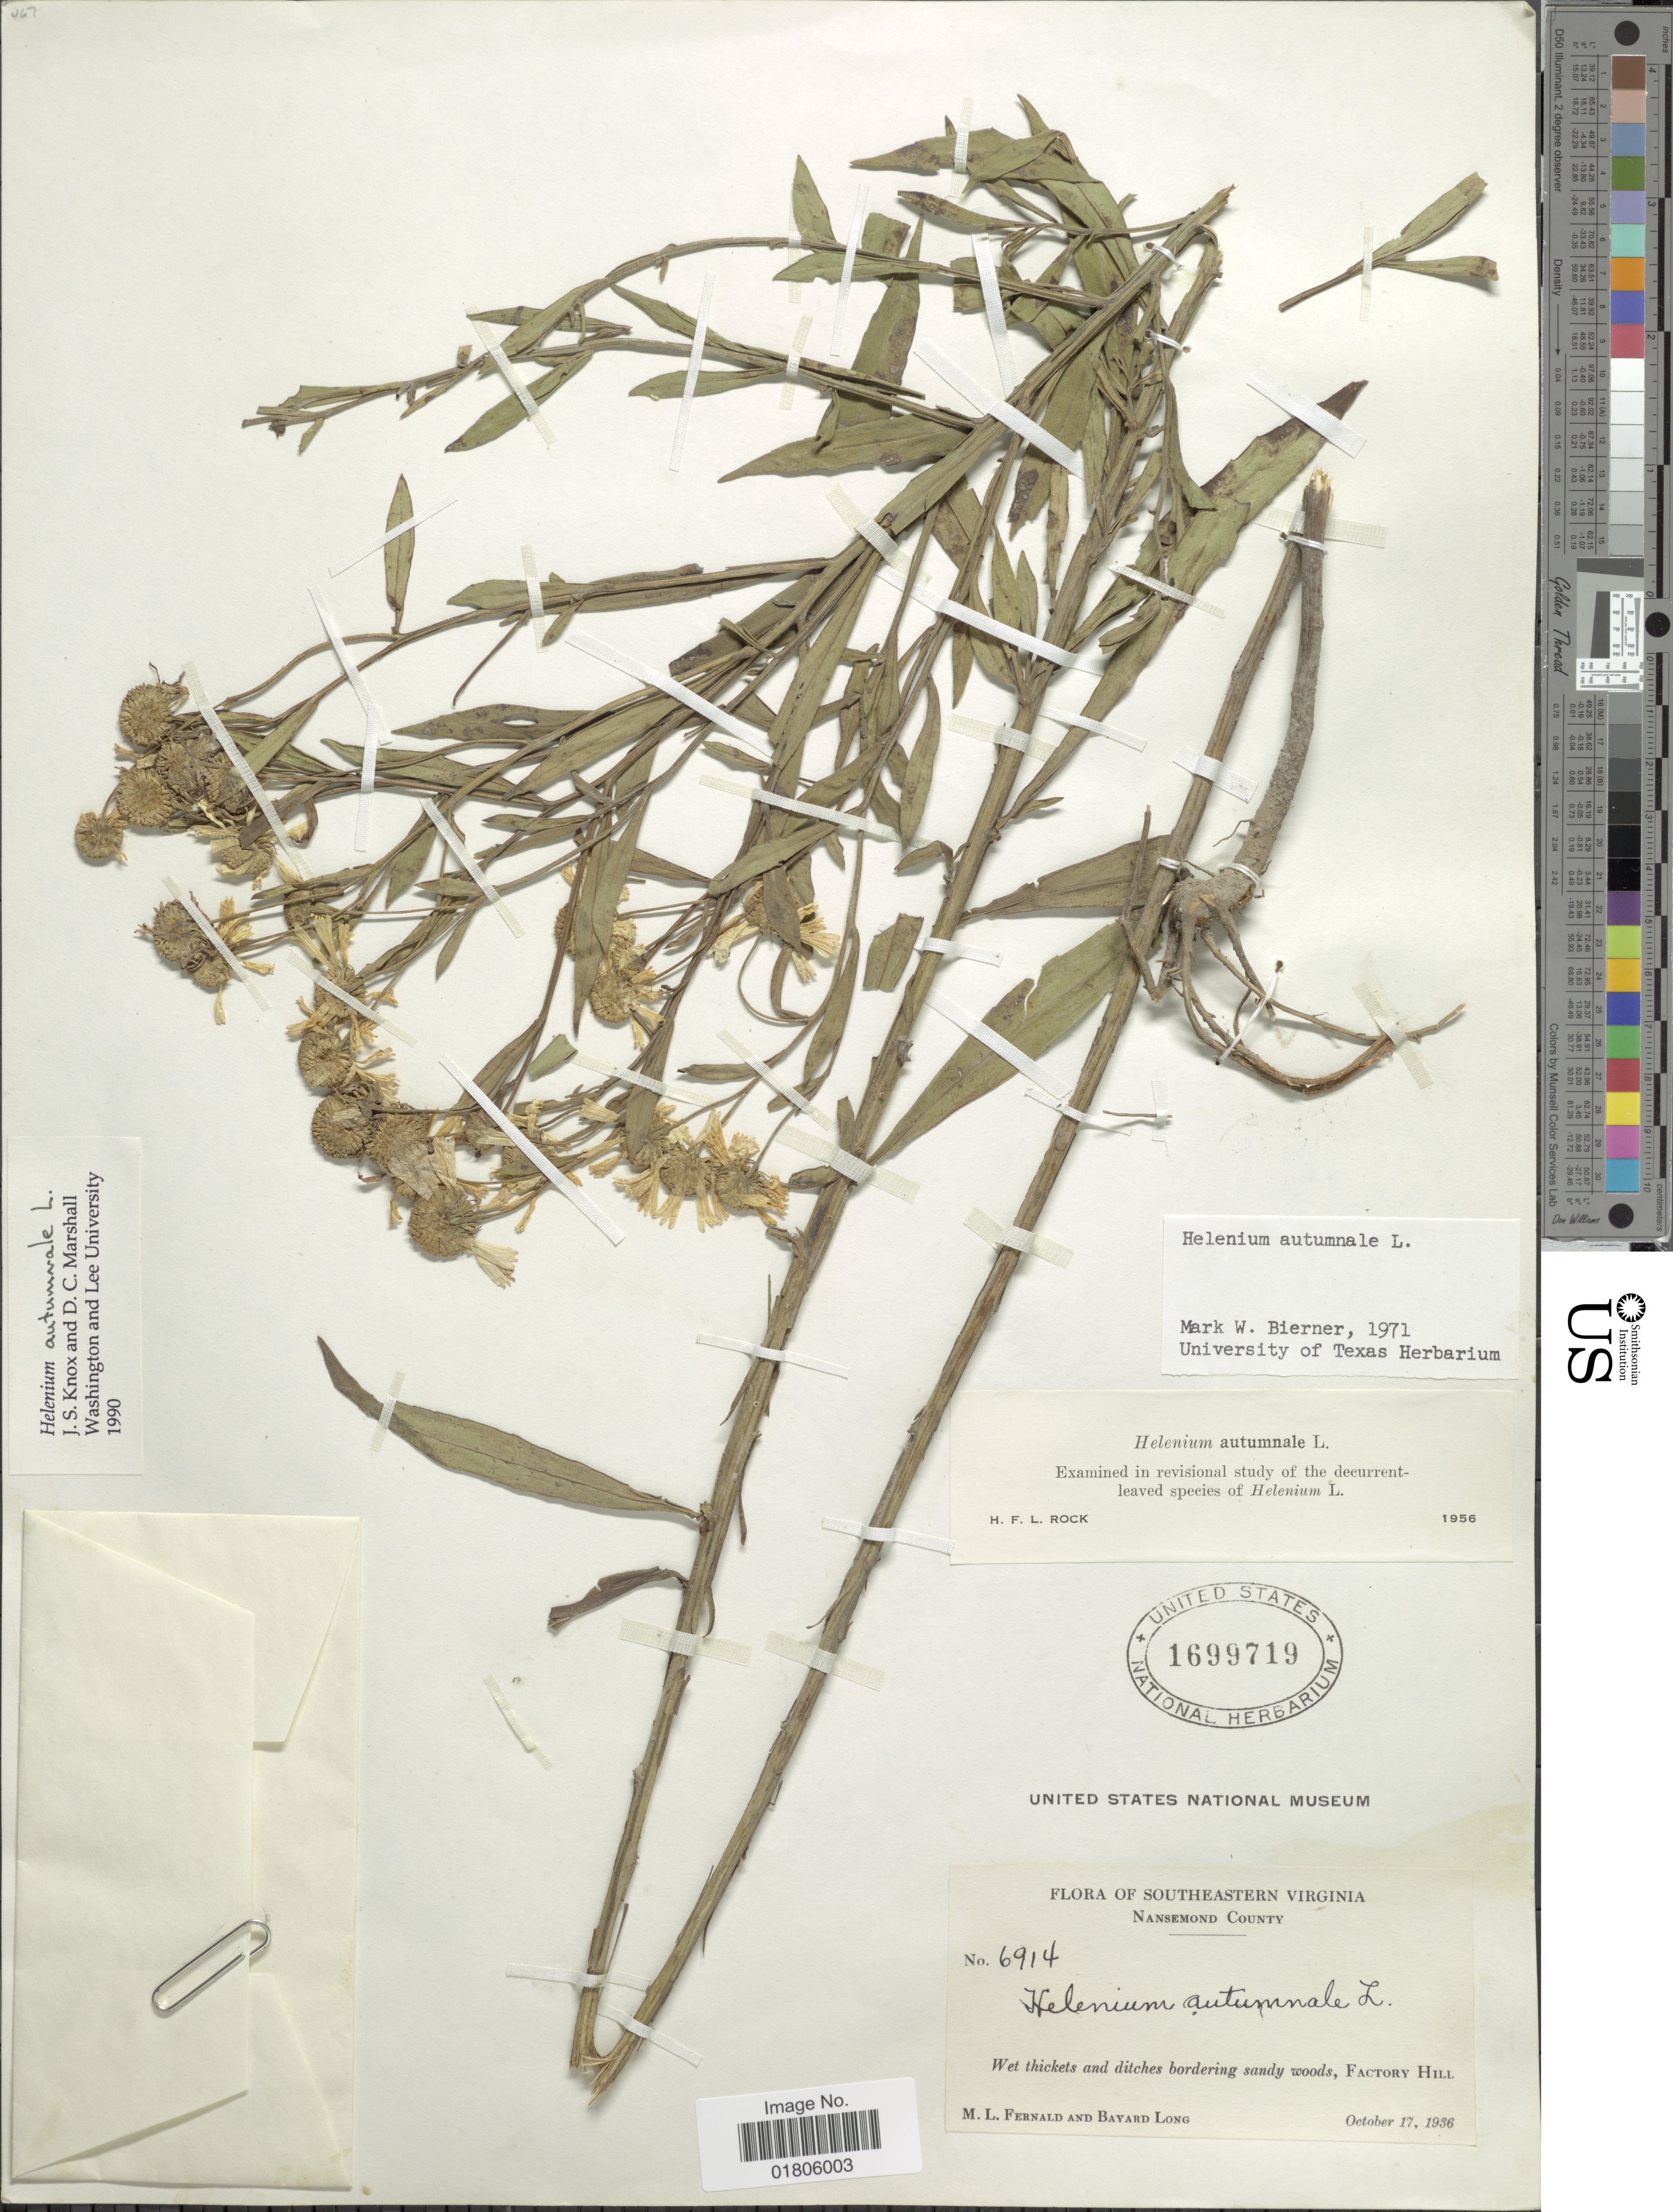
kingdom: Plantae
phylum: Tracheophyta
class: Magnoliopsida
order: Asterales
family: Asteraceae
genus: Helenium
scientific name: Helenium autumnale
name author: L.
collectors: M. L. Fernald & B. Long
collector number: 6914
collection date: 1936-10-17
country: United States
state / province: Virginia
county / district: City of Suffolk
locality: Southeastern Virginia. Nansemond County, Factory Hill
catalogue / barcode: US 1699719